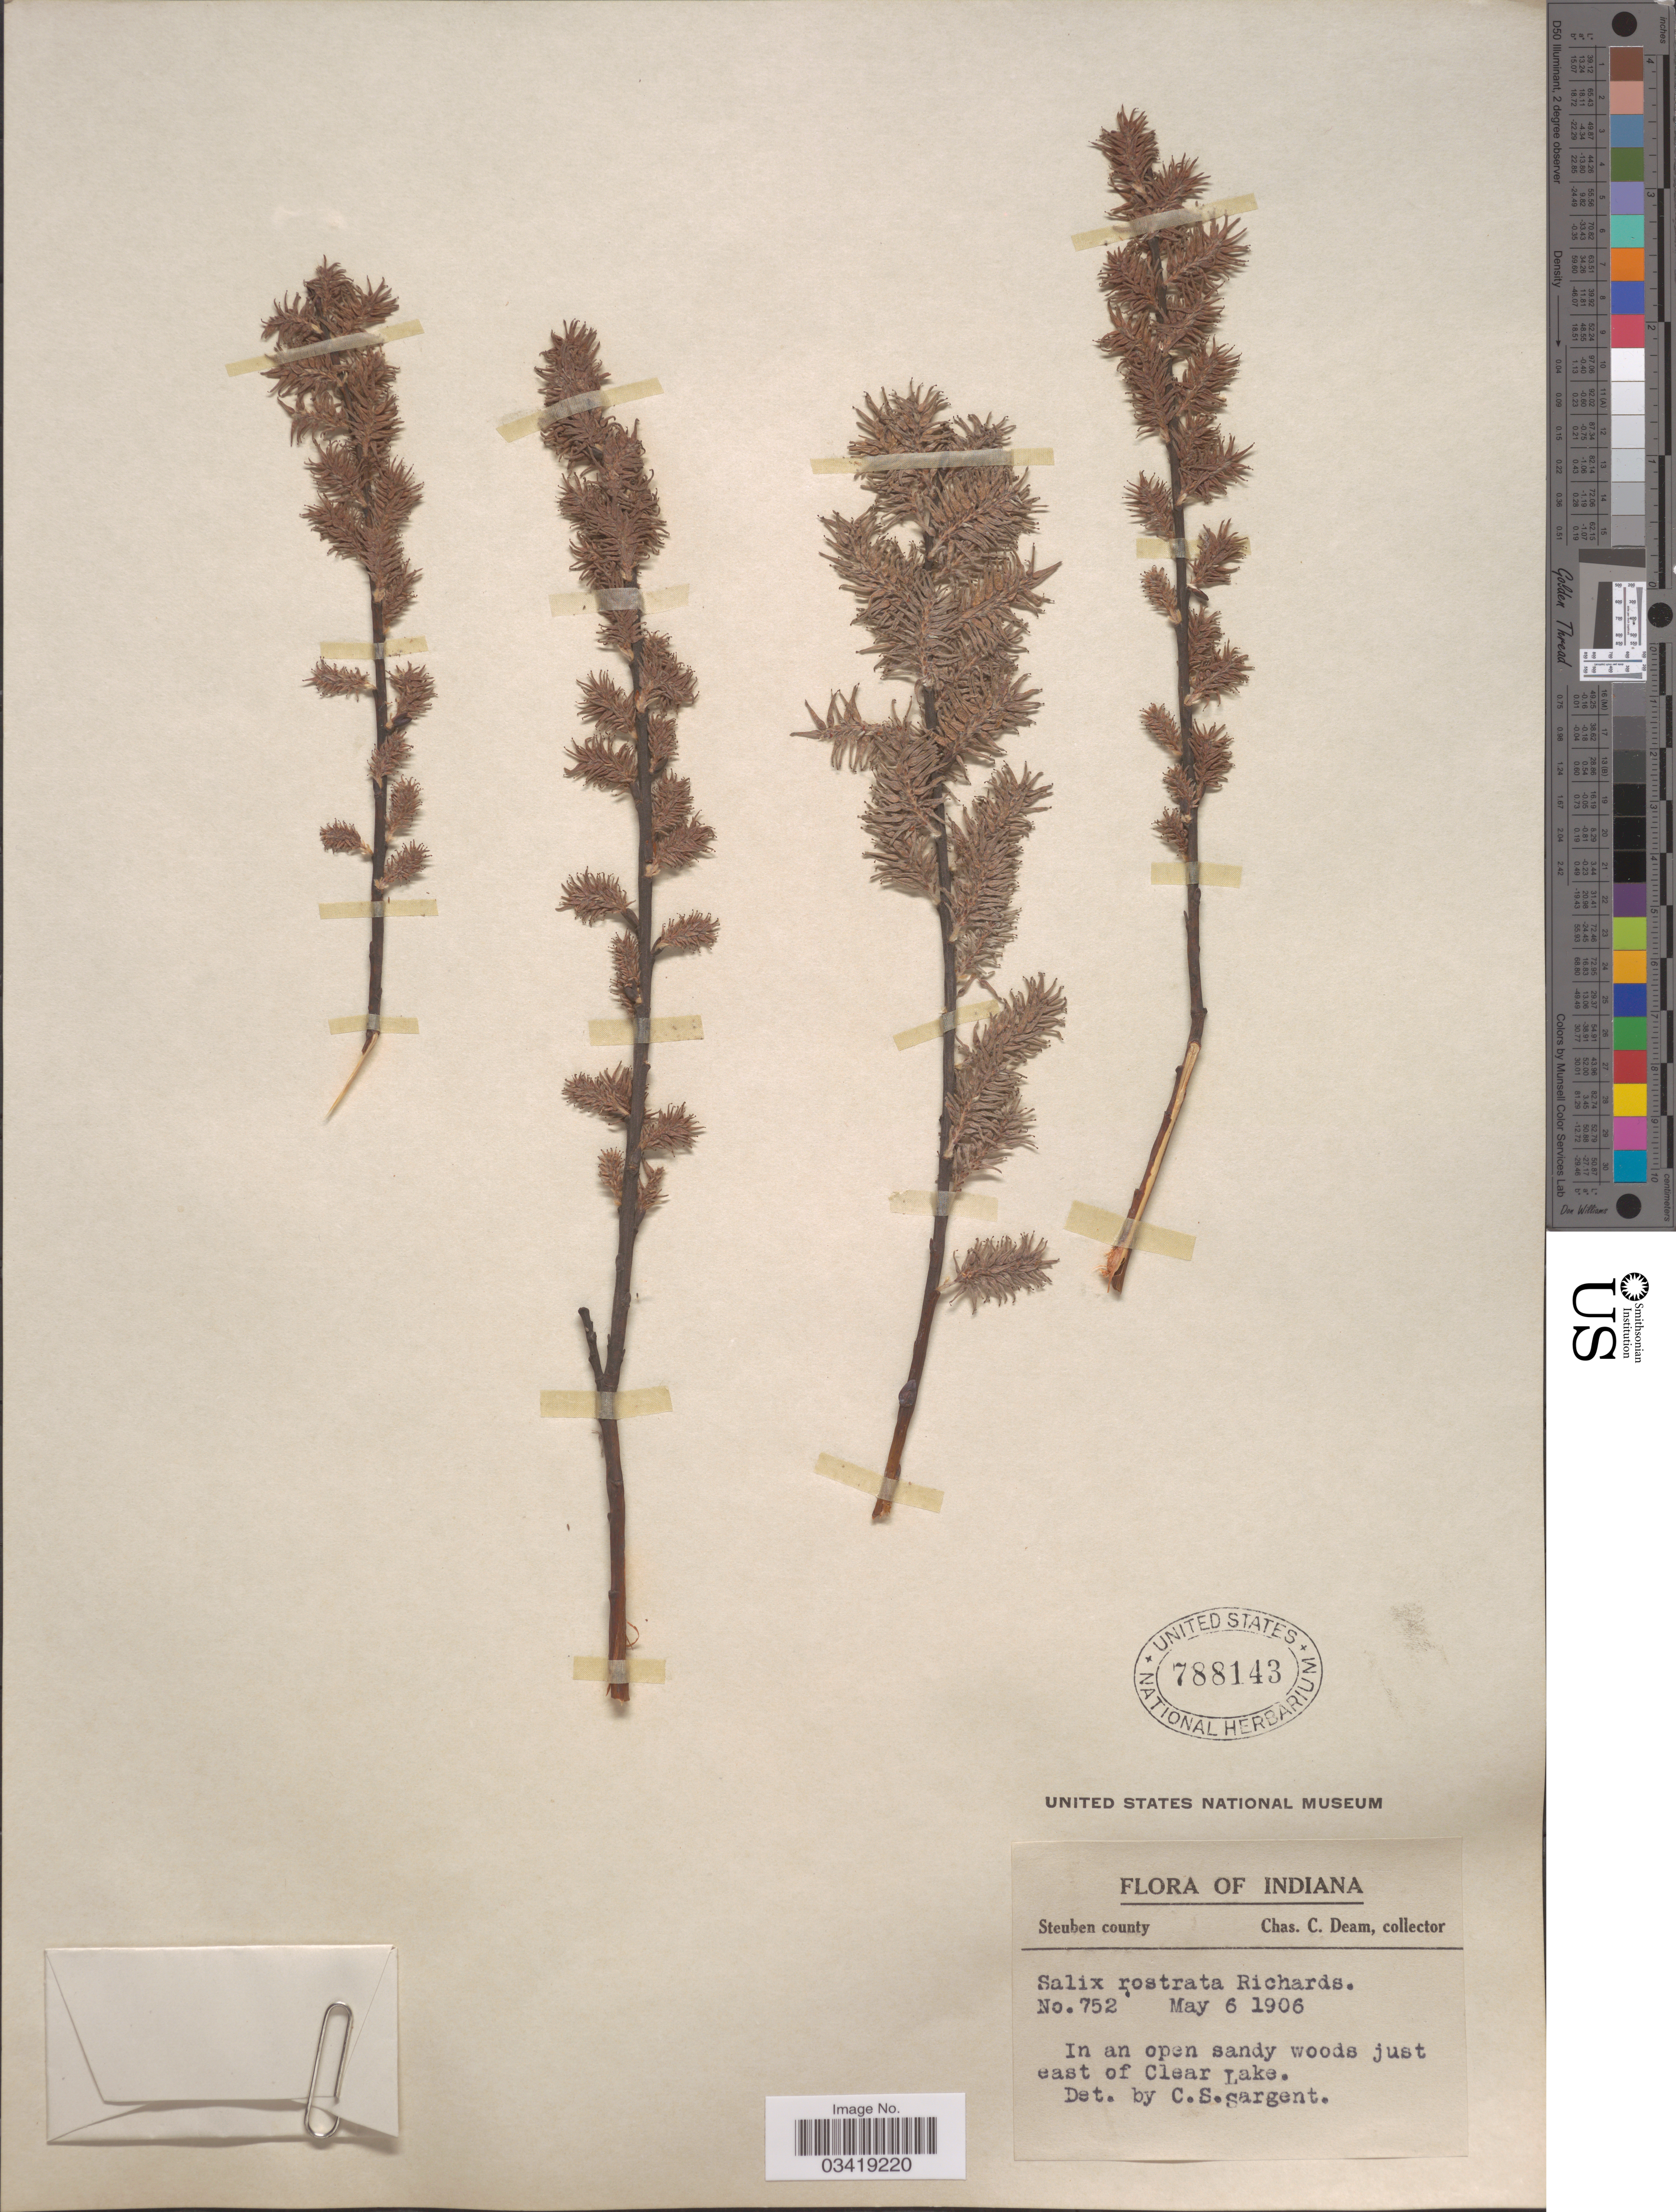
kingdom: Plantae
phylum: Tracheophyta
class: Magnoliopsida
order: Malpighiales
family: Salicaceae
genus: Salix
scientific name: Salix bebbiana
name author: Sarg.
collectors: C. C. Deam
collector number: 752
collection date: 1906-05-06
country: United States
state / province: Indiana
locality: Steuben county. In an open sandy woods just east of Clear Lake.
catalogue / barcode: US 788143